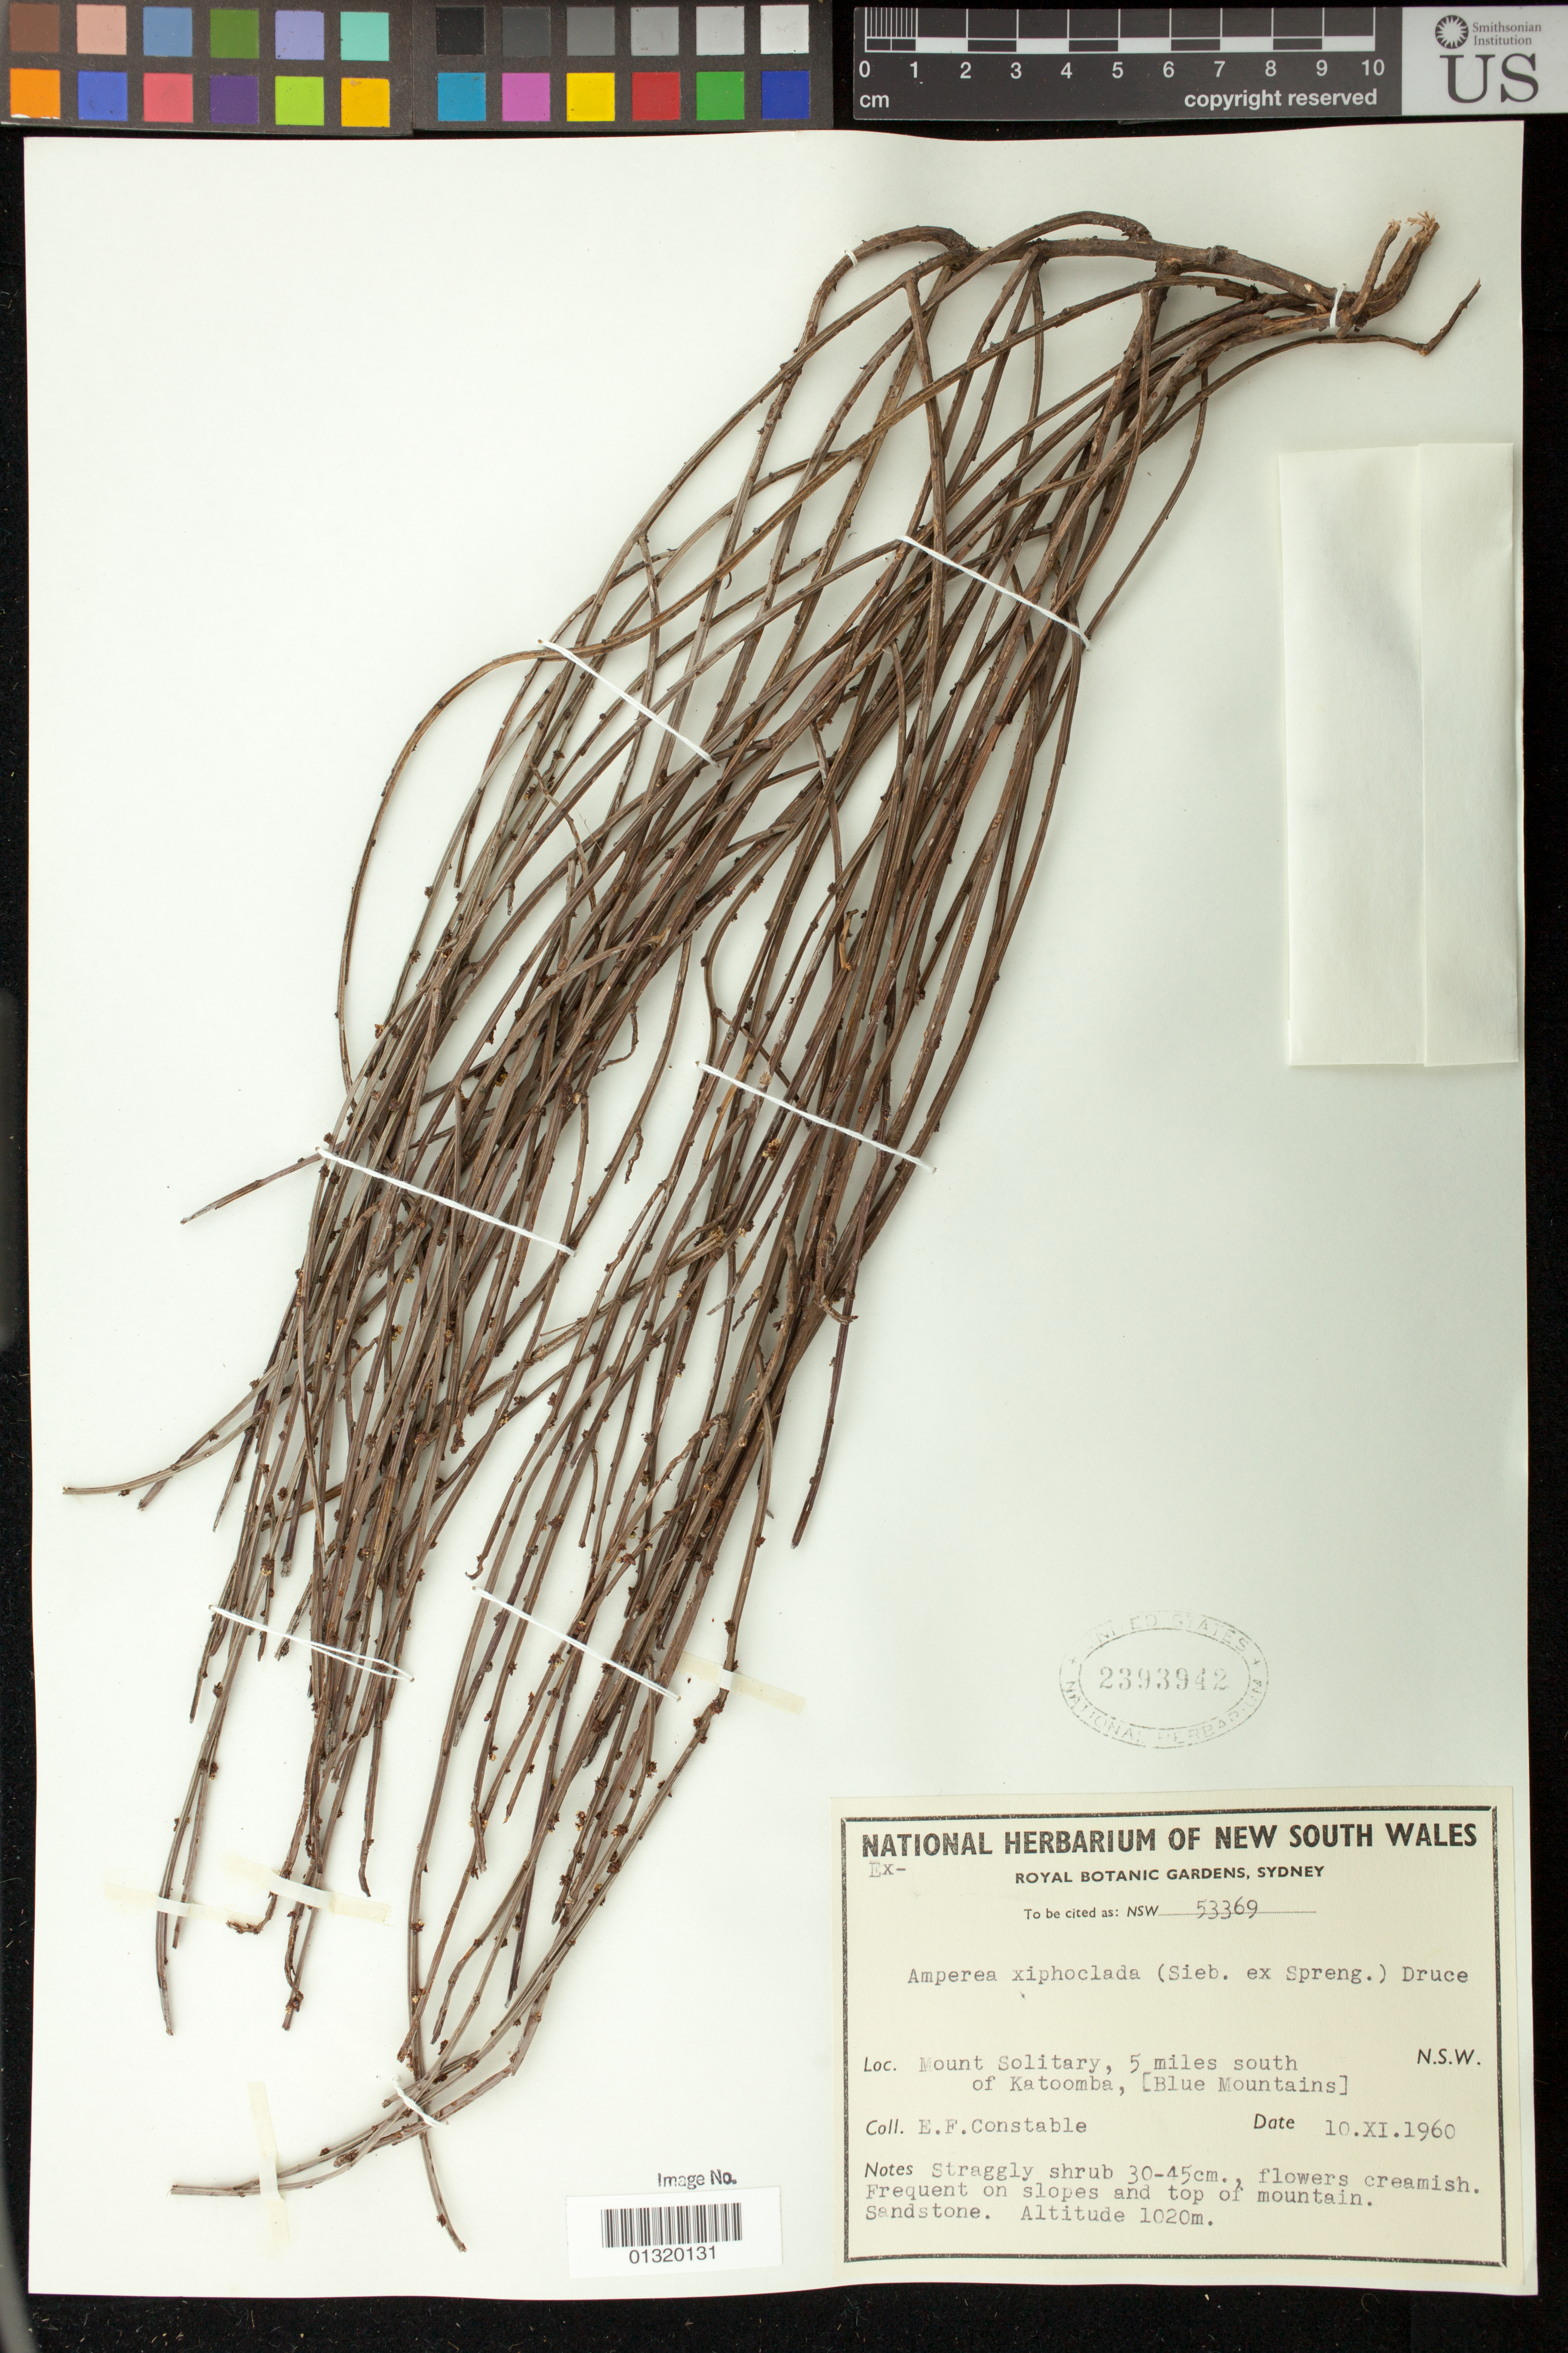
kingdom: Plantae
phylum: Tracheophyta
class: Magnoliopsida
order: Malpighiales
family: Euphorbiaceae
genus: Amperea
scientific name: Amperea xiphoclada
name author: Druce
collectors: E. F. Constable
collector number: NSW 53369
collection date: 1960-11-10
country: Australia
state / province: New South Wales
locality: Mount Solitary, 5 miles south of Katoomba, [Blue Mountains]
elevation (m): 1020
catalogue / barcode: US 2393942